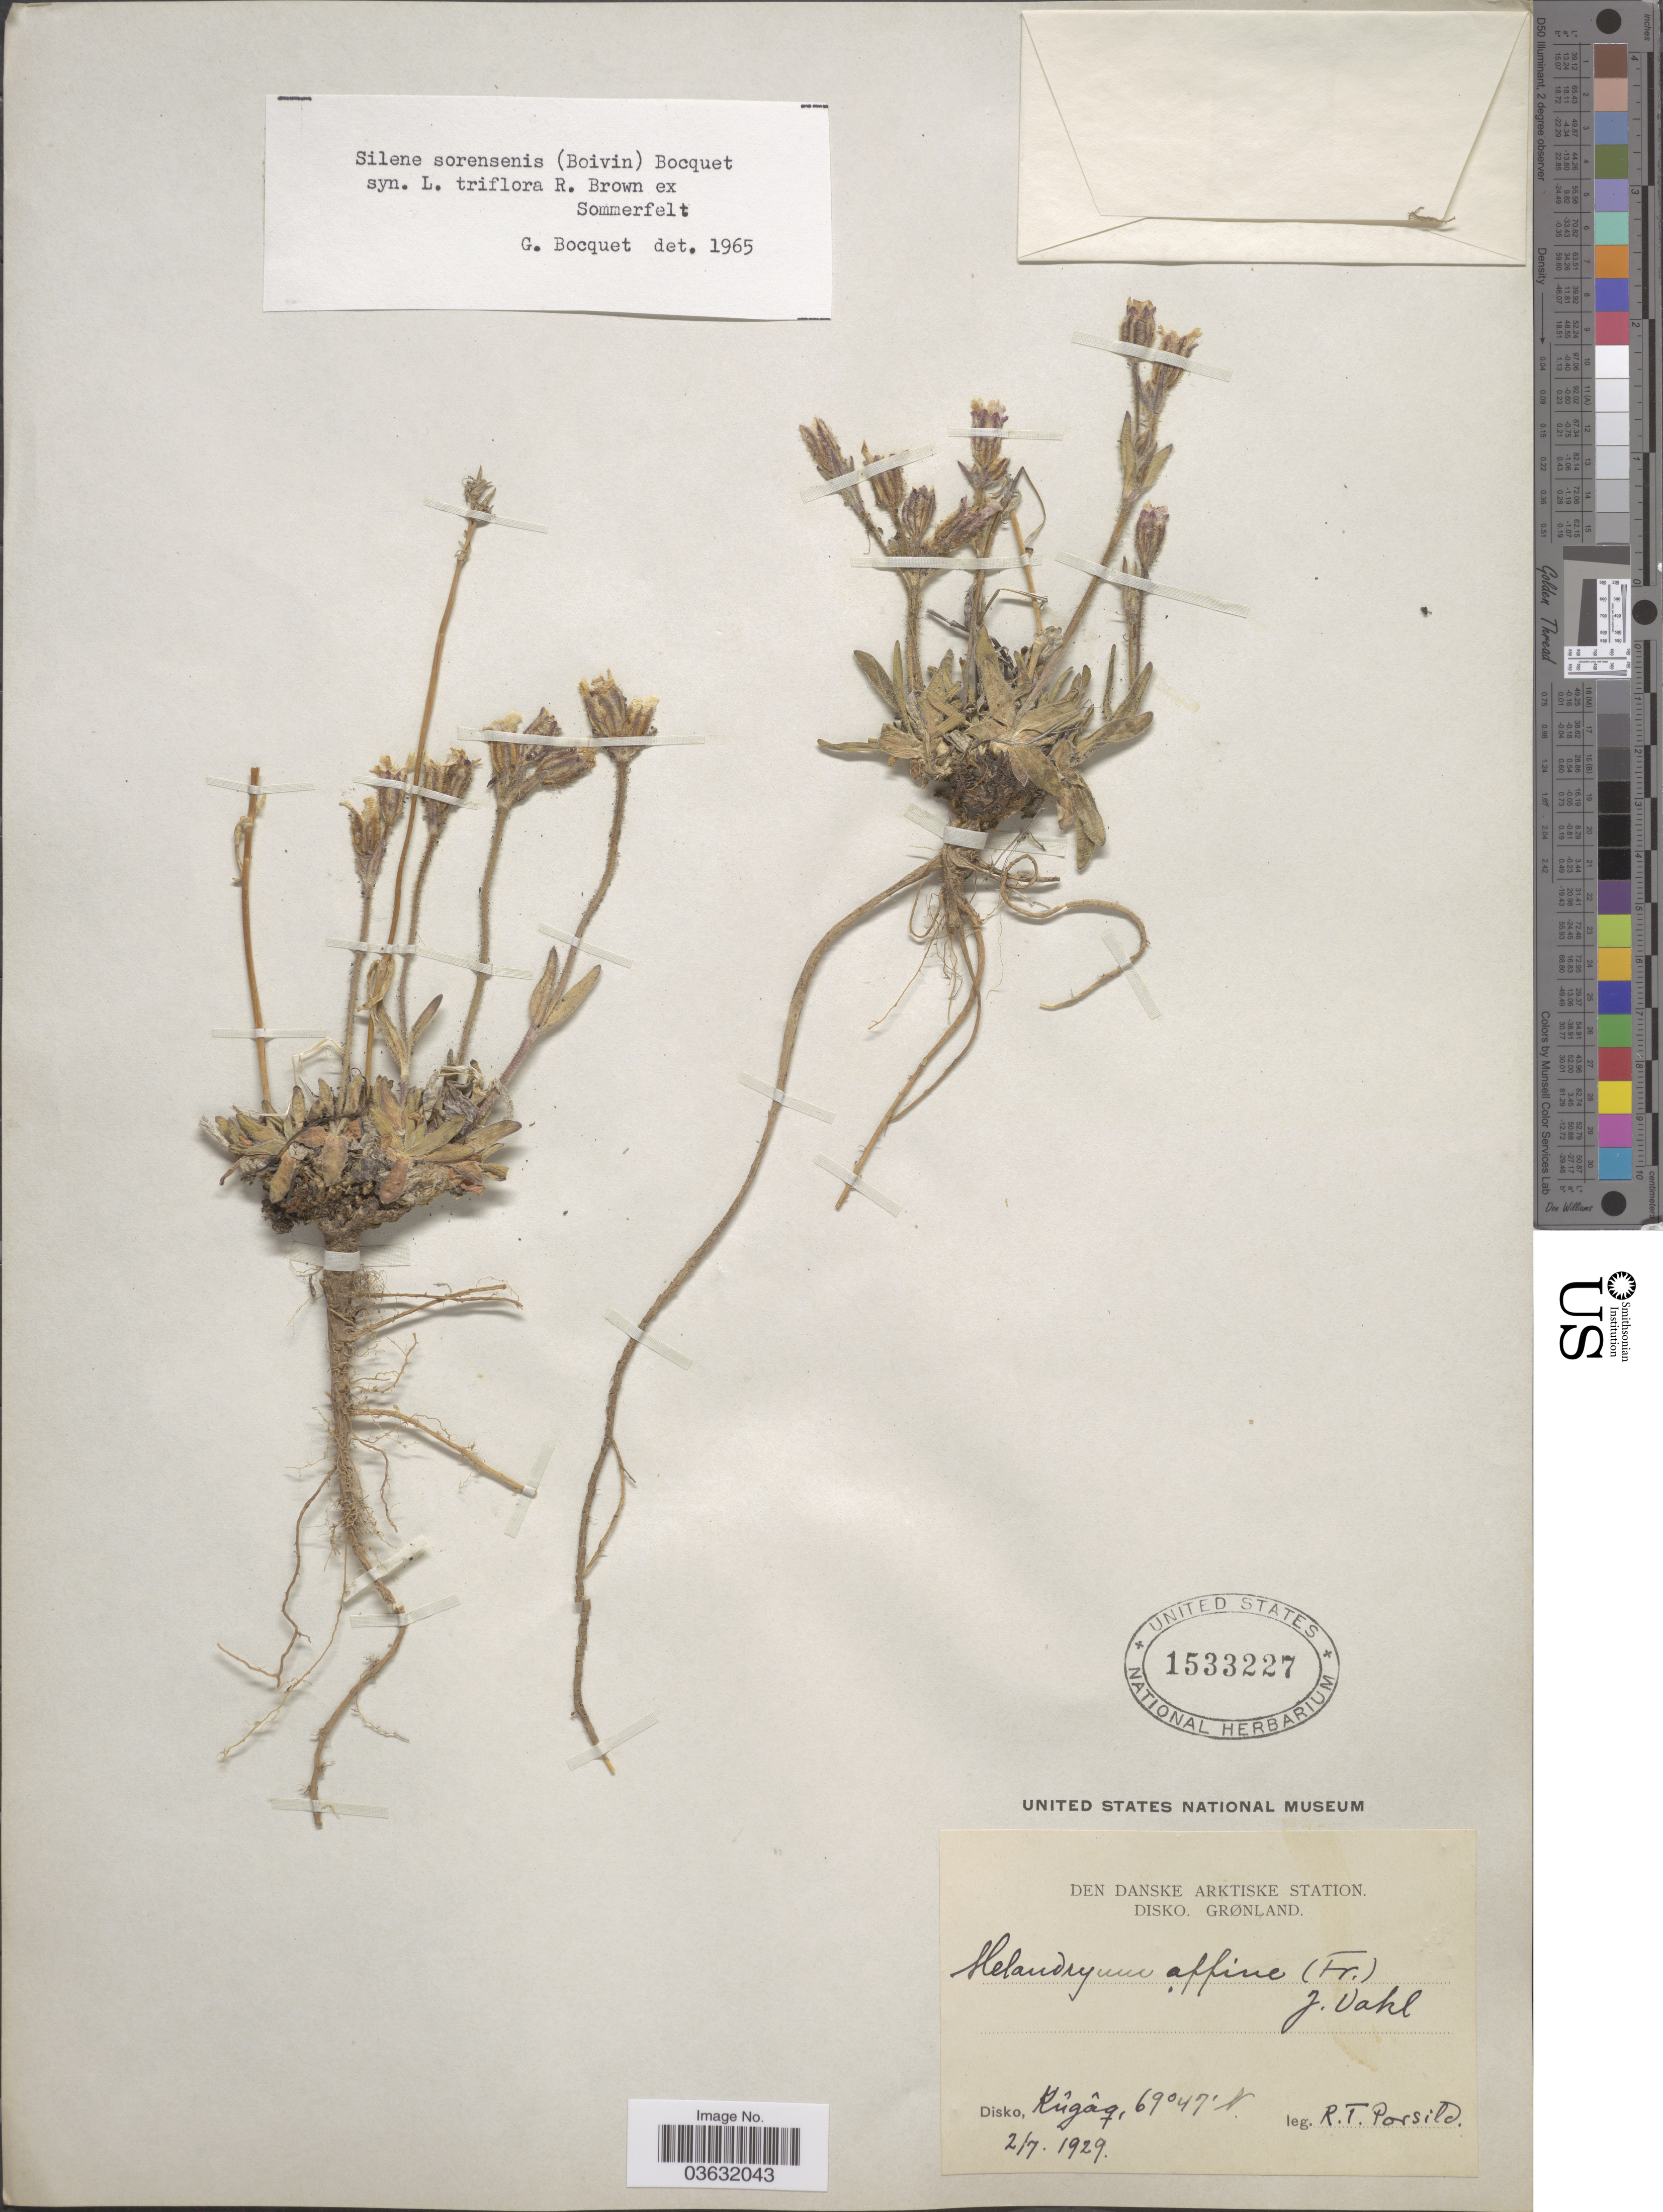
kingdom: Plantae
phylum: Tracheophyta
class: Magnoliopsida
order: Caryophyllales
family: Caryophyllaceae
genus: Silene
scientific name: Silene sorensenis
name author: (B. Boivin) Bocquet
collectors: R. T. Porsild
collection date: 1929-07-02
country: Greenland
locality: Den Danske Arktiske Station. Disko, Kûgâg.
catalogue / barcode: US 1533227